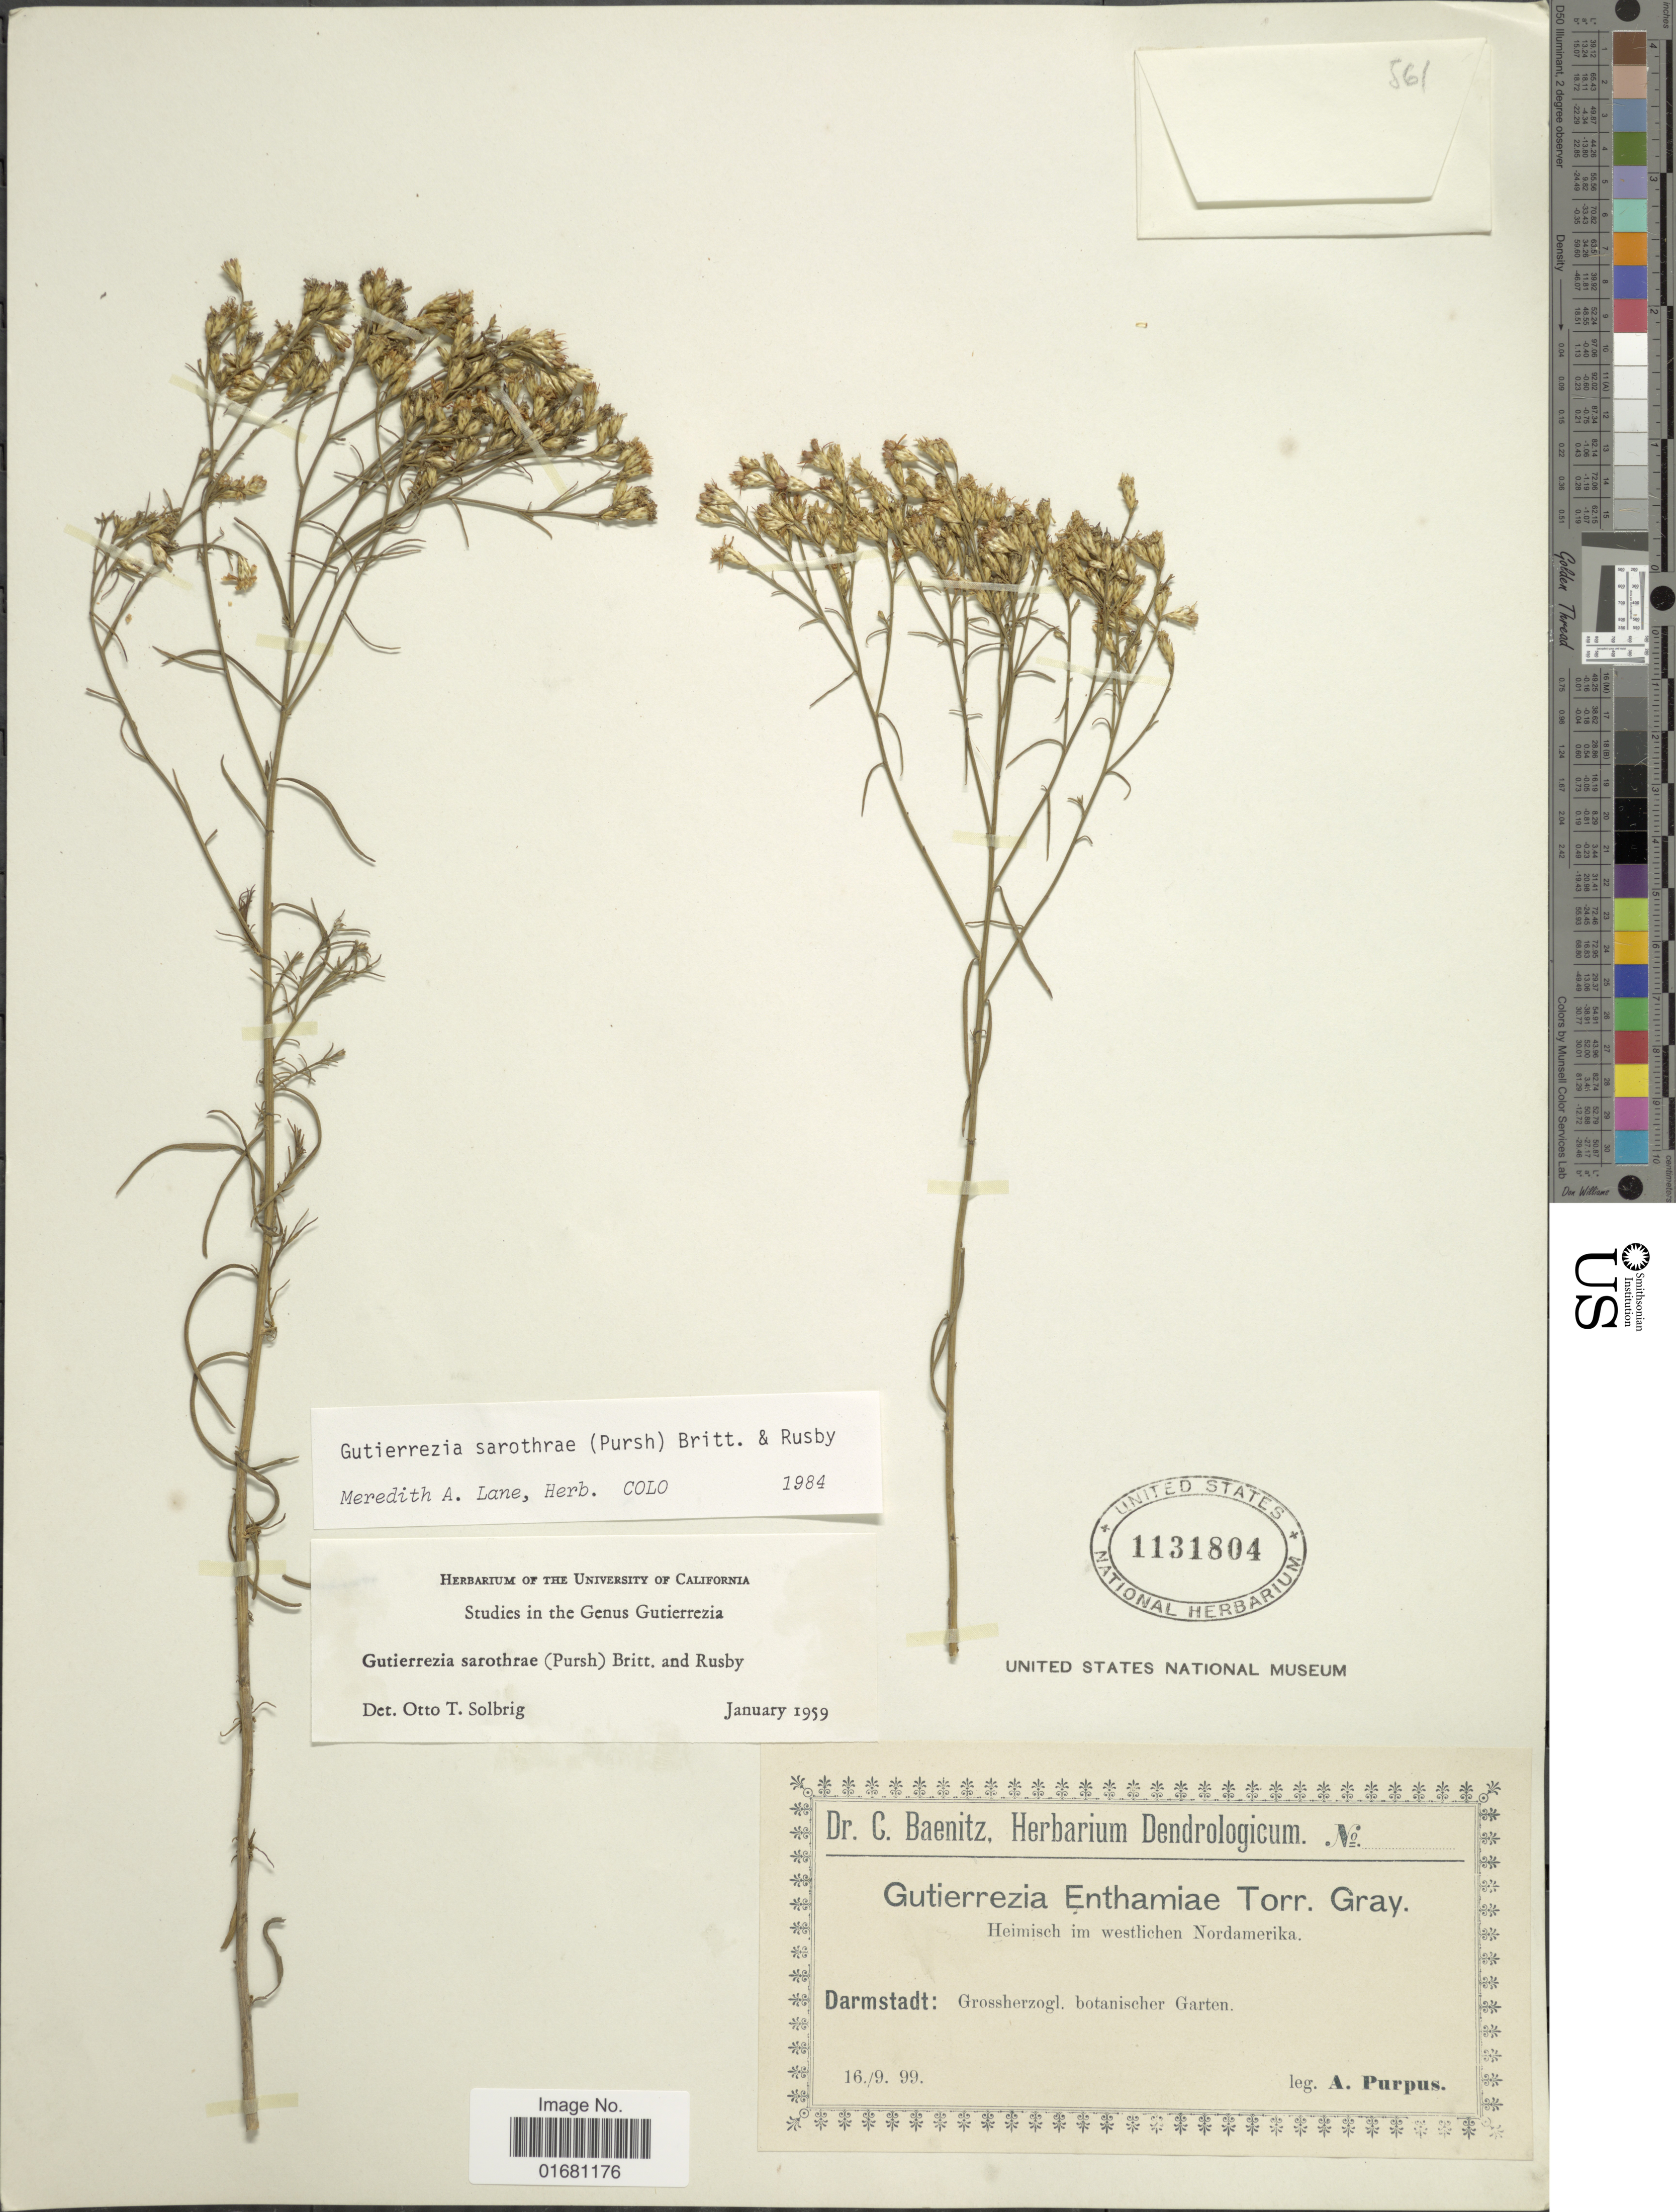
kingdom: Plantae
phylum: Tracheophyta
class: Magnoliopsida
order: Asterales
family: Asteraceae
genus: Gutierrezia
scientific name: Gutierrezia sarothrae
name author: (Pursh) Britton & Rusby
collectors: A. Purpus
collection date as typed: Transcribed d/m/y: 16/9/99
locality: Darmstadt: Grossherzogl. botanischer Garten, Heimisch im westlichen Nordamerika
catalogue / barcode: US 1131804